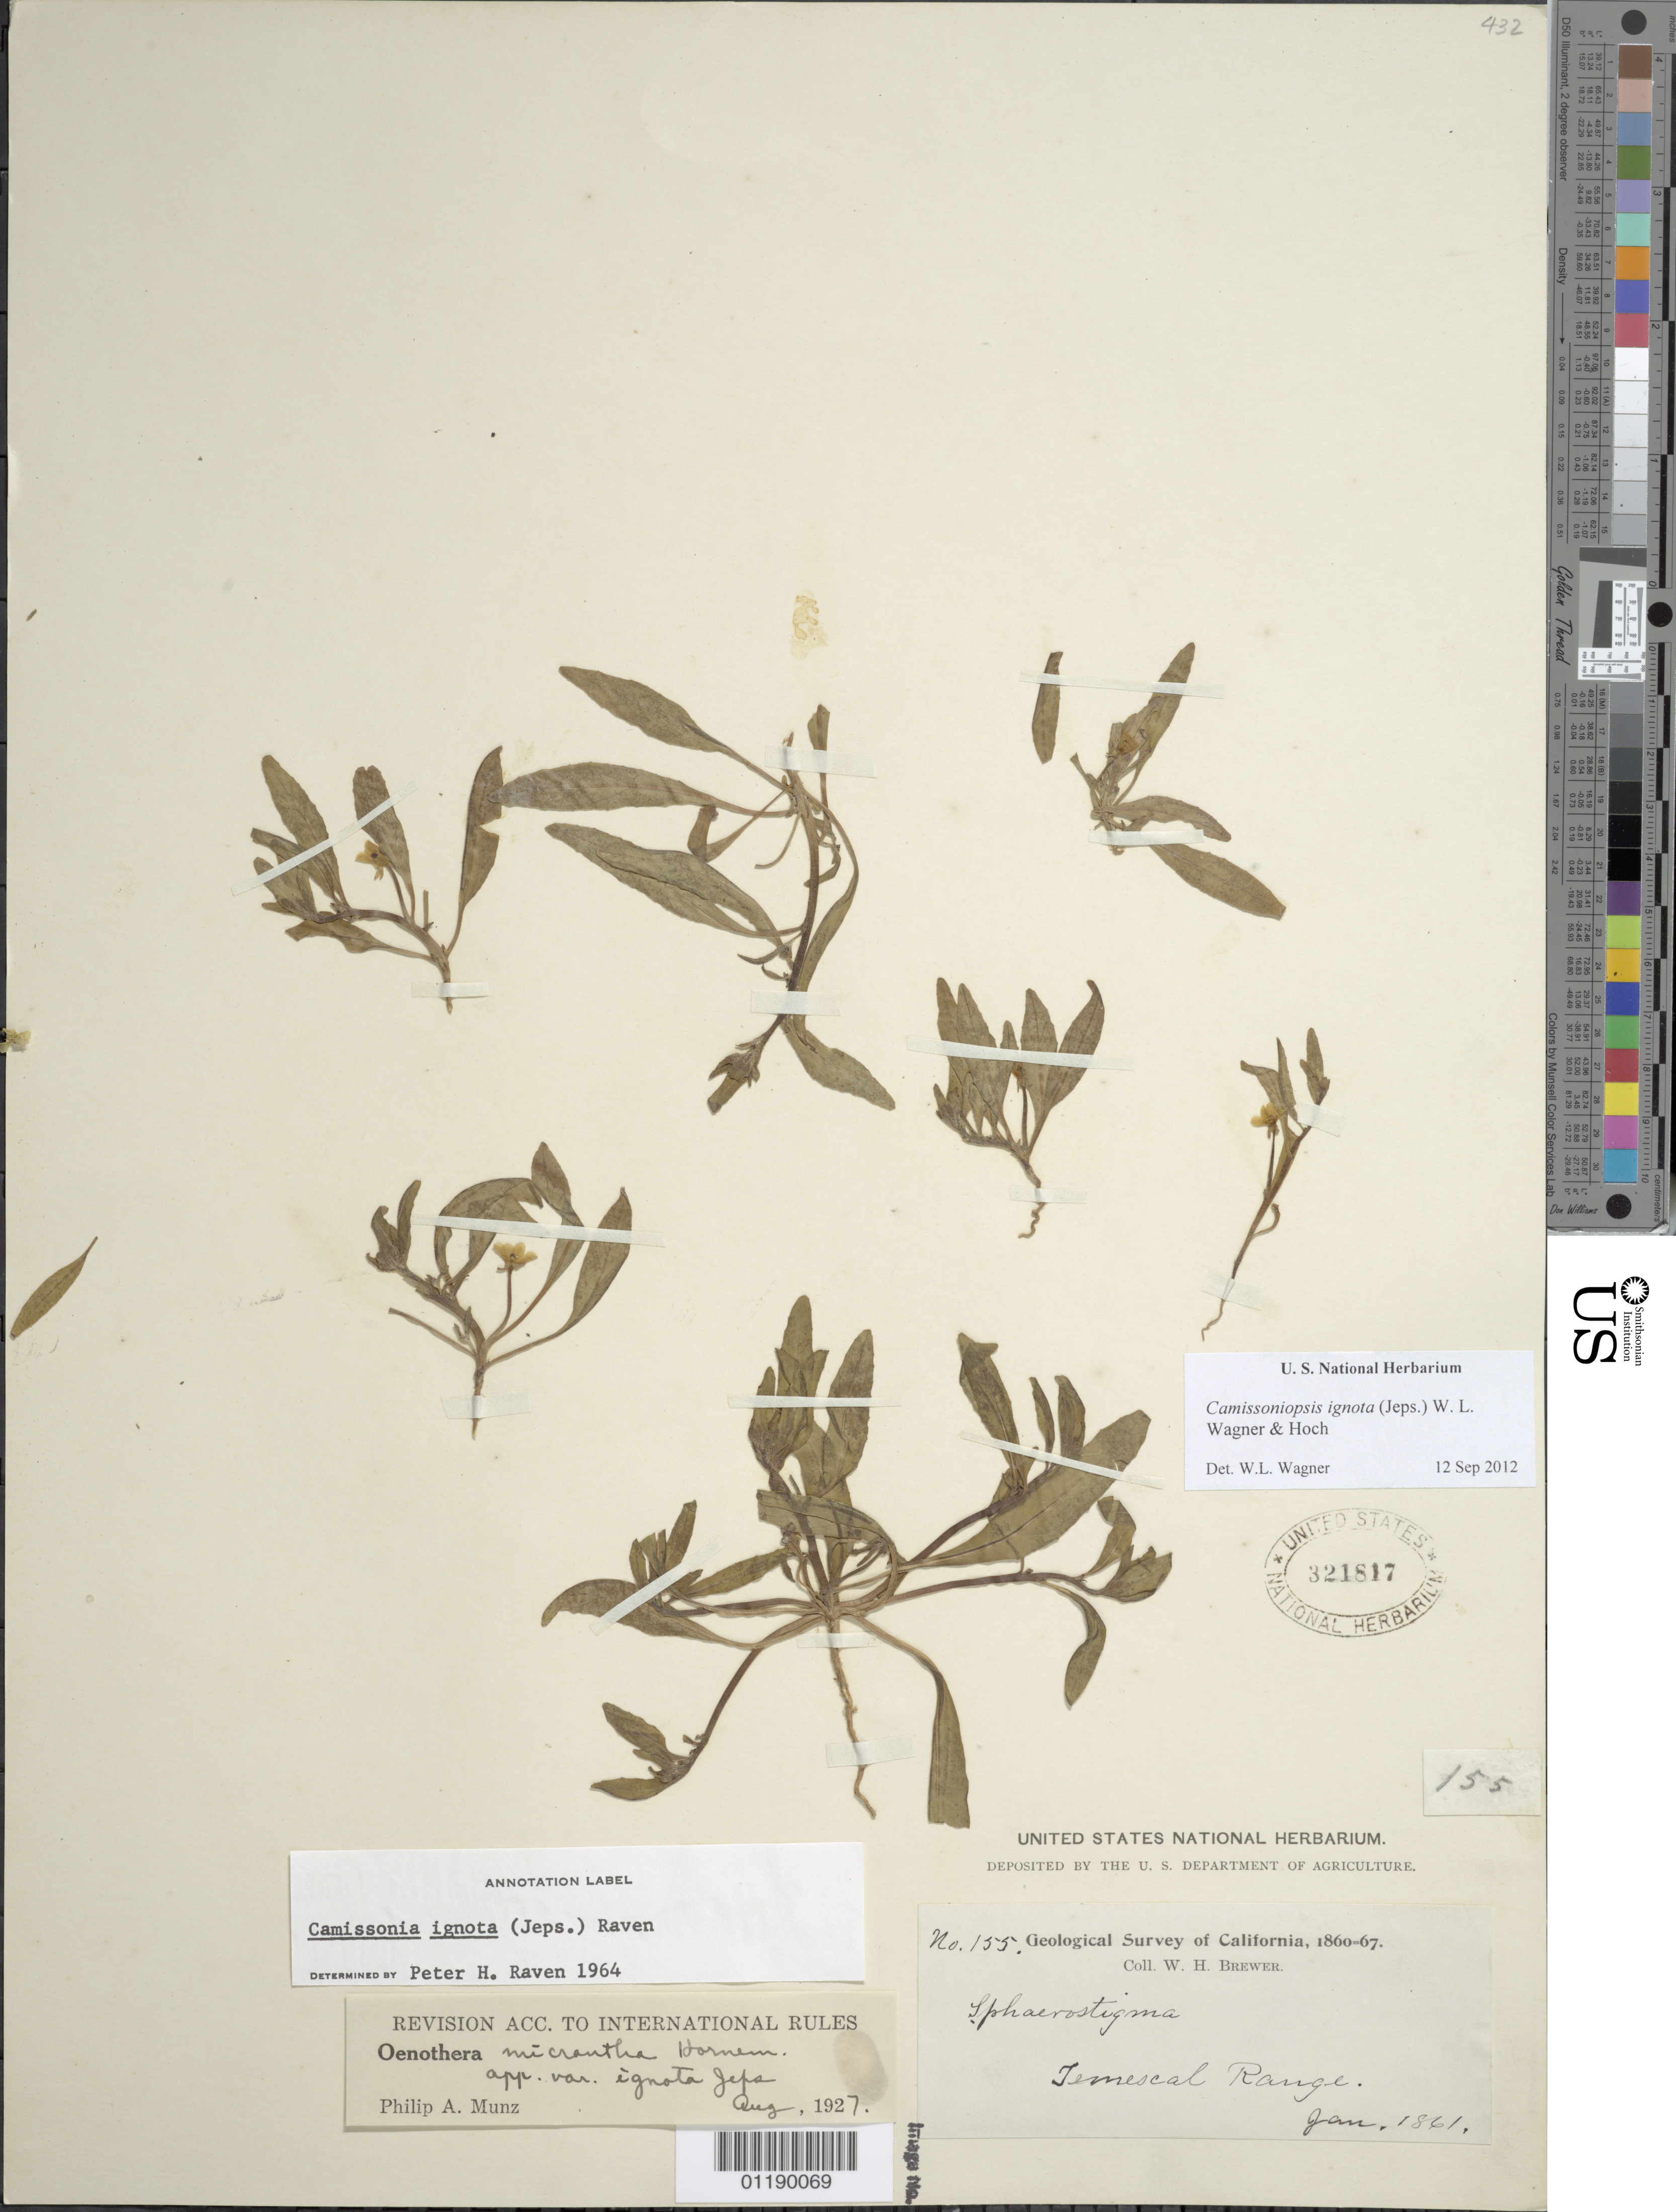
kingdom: Plantae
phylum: Tracheophyta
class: Magnoliopsida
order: Myrtales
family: Onagraceae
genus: Camissoniopsis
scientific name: Camissoniopsis ignota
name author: (Jeps.) W.L. Wagner & Hoch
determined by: Wagner, W. L., (BOT), Smithsonian Institution - National Museum of Natural History (UNITED STATES)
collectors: W. H. Brewer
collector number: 155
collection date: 1861-01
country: United States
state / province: California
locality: Temescal Range.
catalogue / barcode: US 321817